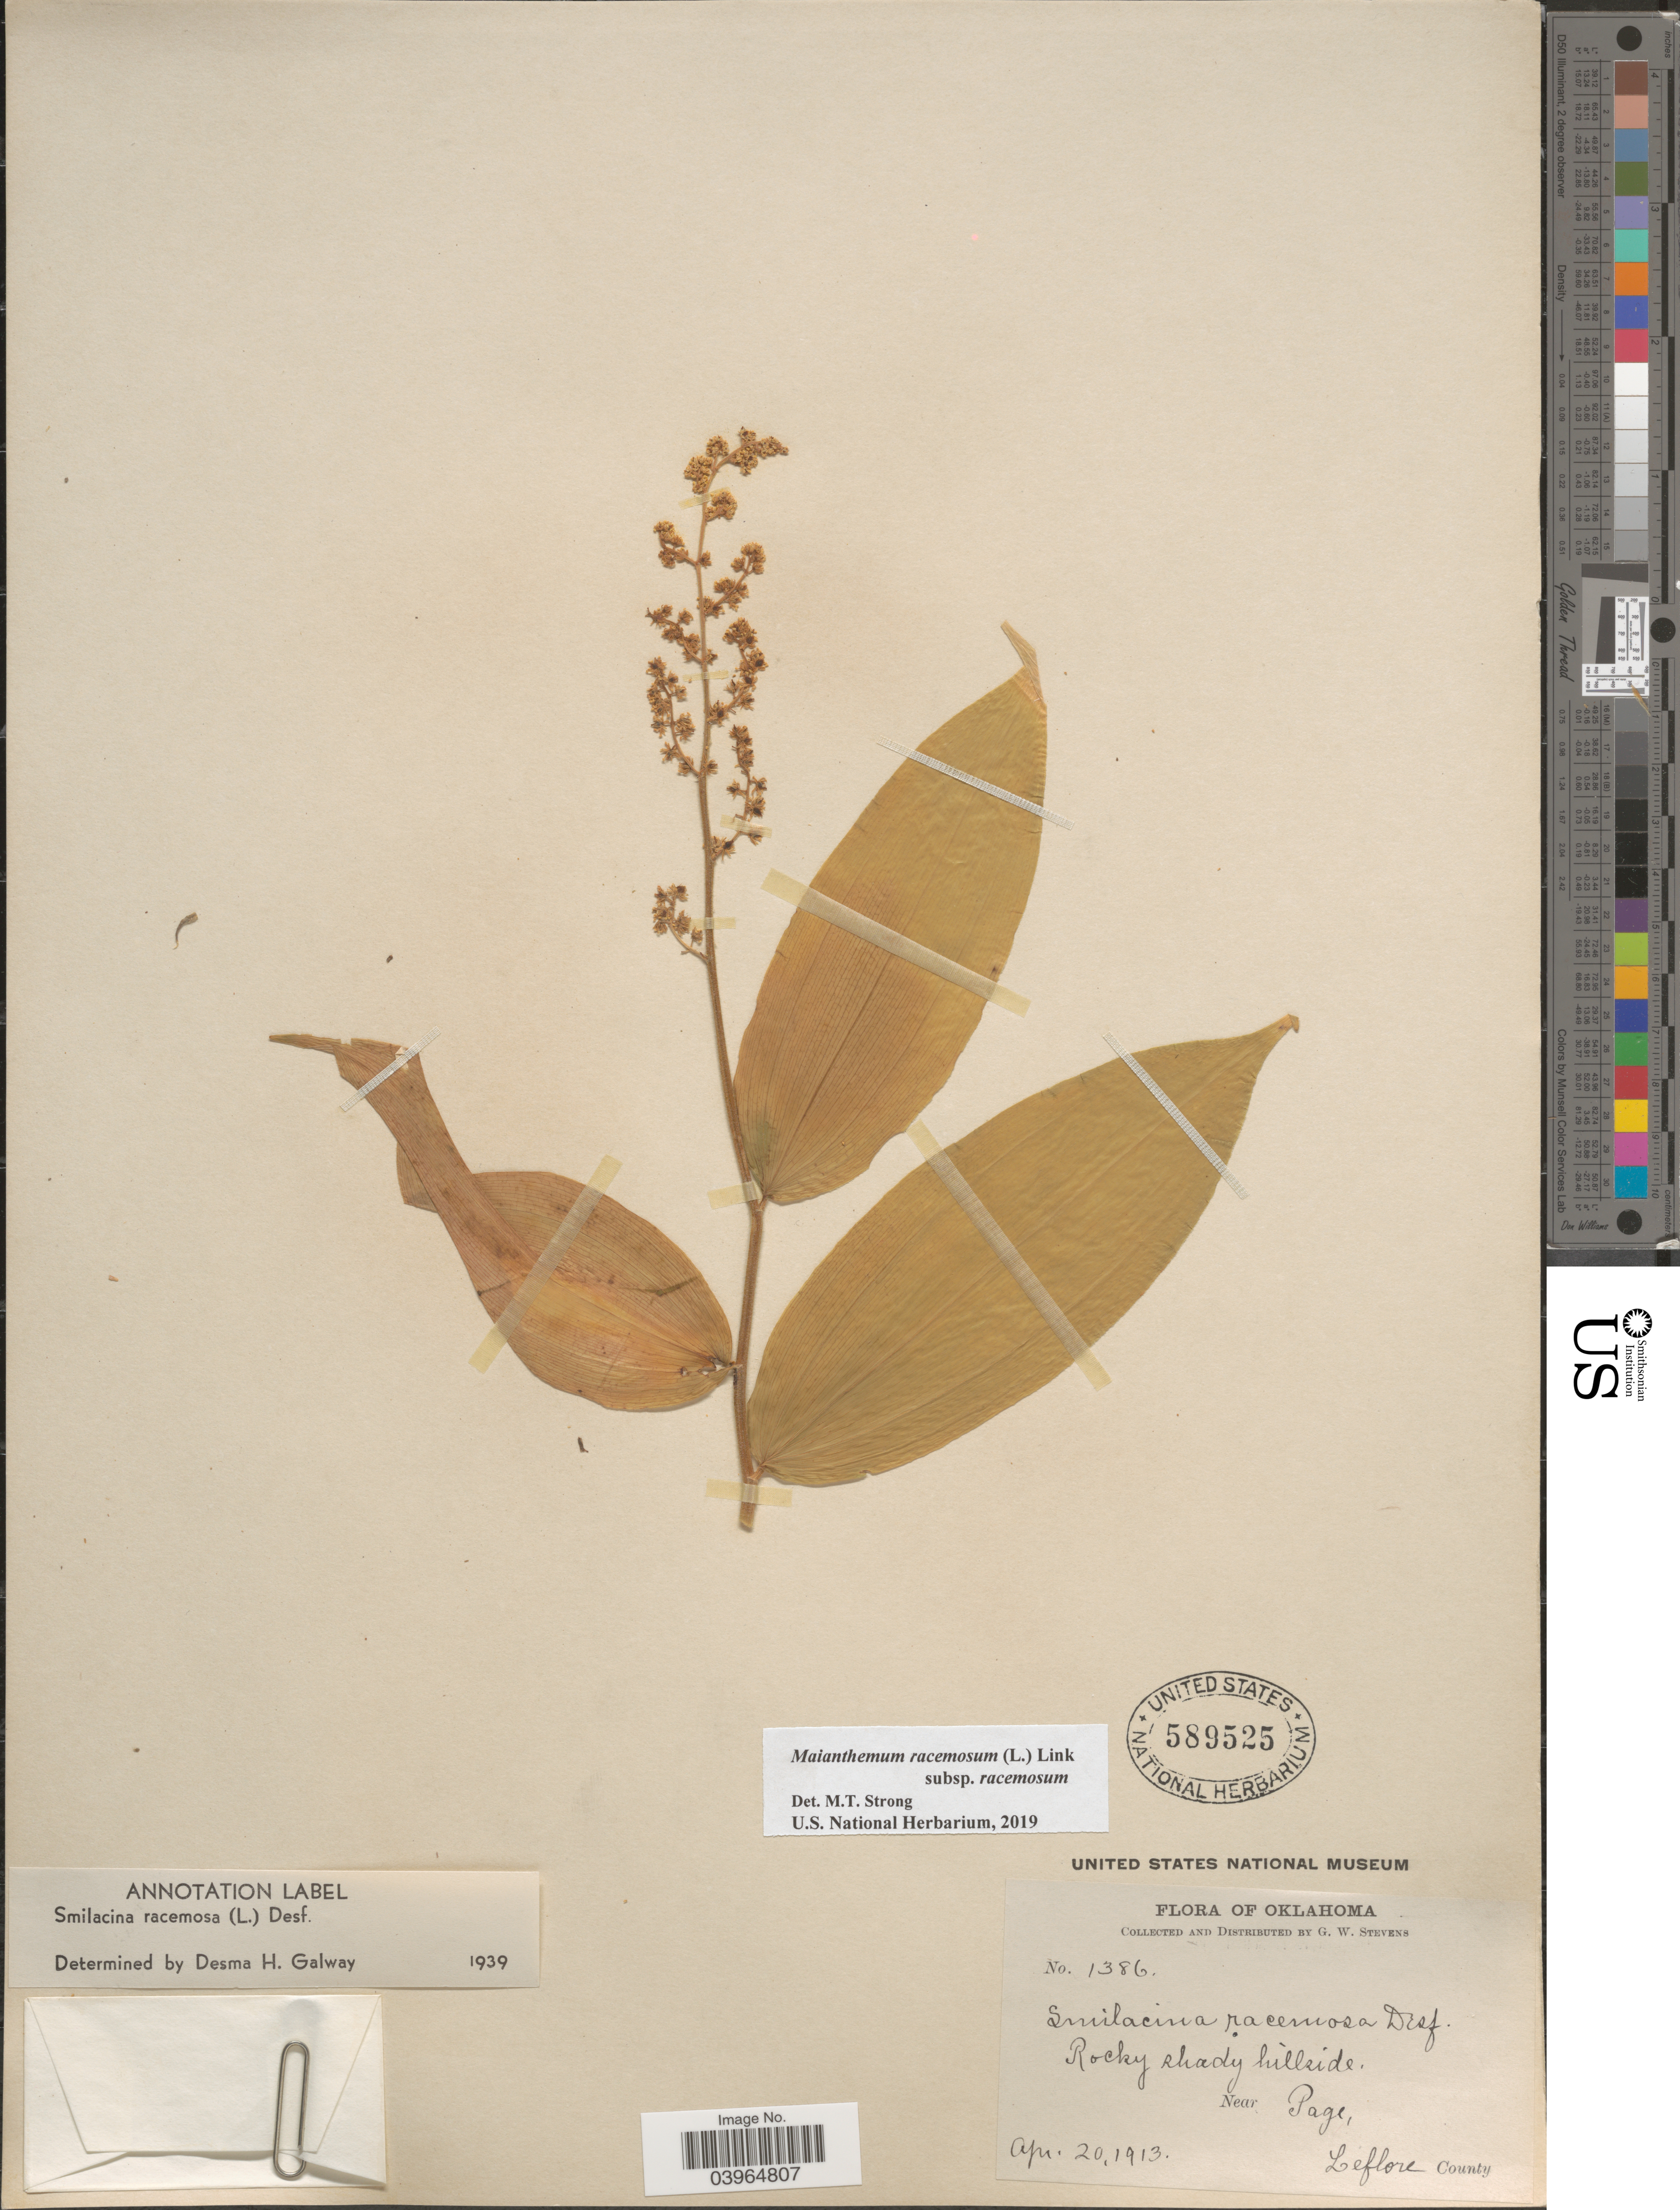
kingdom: Plantae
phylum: Tracheophyta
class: Liliopsida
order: Asparagales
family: Asparagaceae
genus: Maianthemum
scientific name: Maianthemum racemosum subsp. racemosum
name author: (L.) Link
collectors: G. W. Stevens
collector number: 1386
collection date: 1913-04-20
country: United States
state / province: Oklahoma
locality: Near Page, Leflore County.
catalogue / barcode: US 589525